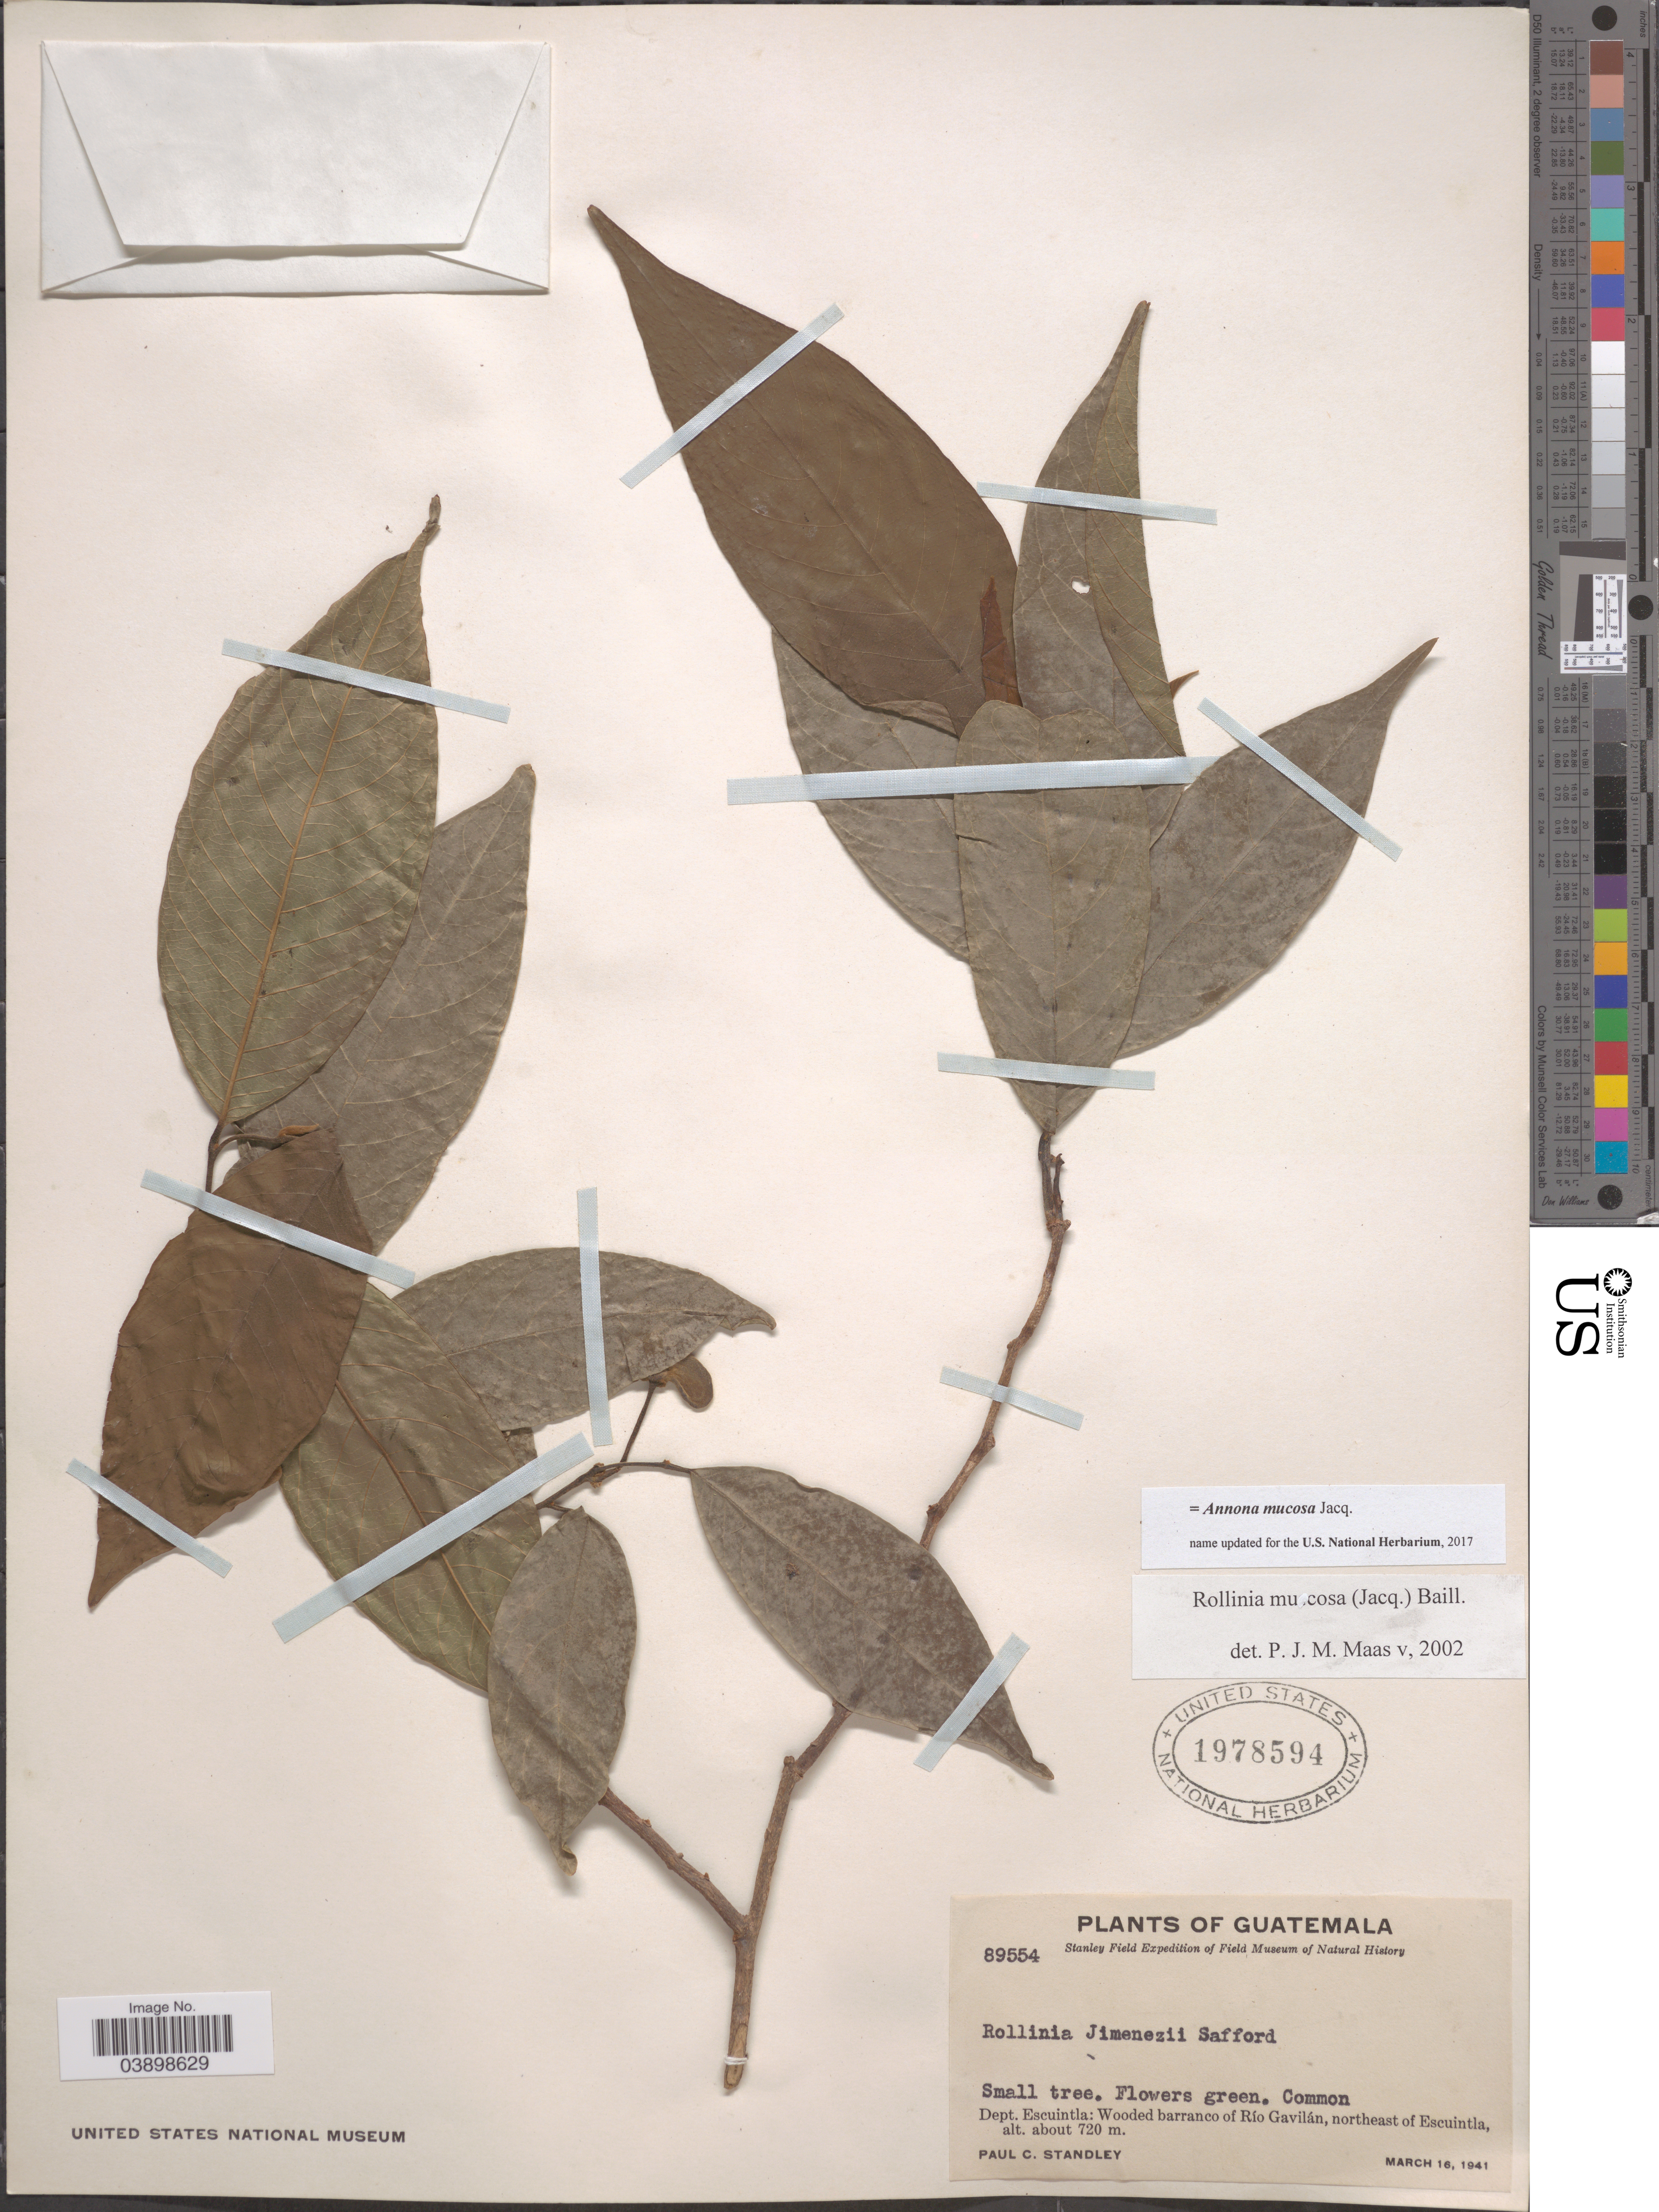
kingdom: Plantae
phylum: Tracheophyta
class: Magnoliopsida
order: Magnoliales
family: Annonaceae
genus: Annona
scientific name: Annona mucosa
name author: Jacq.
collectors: P. C. Standley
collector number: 89554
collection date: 1941-03-16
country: Guatemala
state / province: Escuintla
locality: Dept. Escuintla: Wooded barranco of Río Gavilán, northeast of Escuintla.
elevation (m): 720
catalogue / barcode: US 1978594